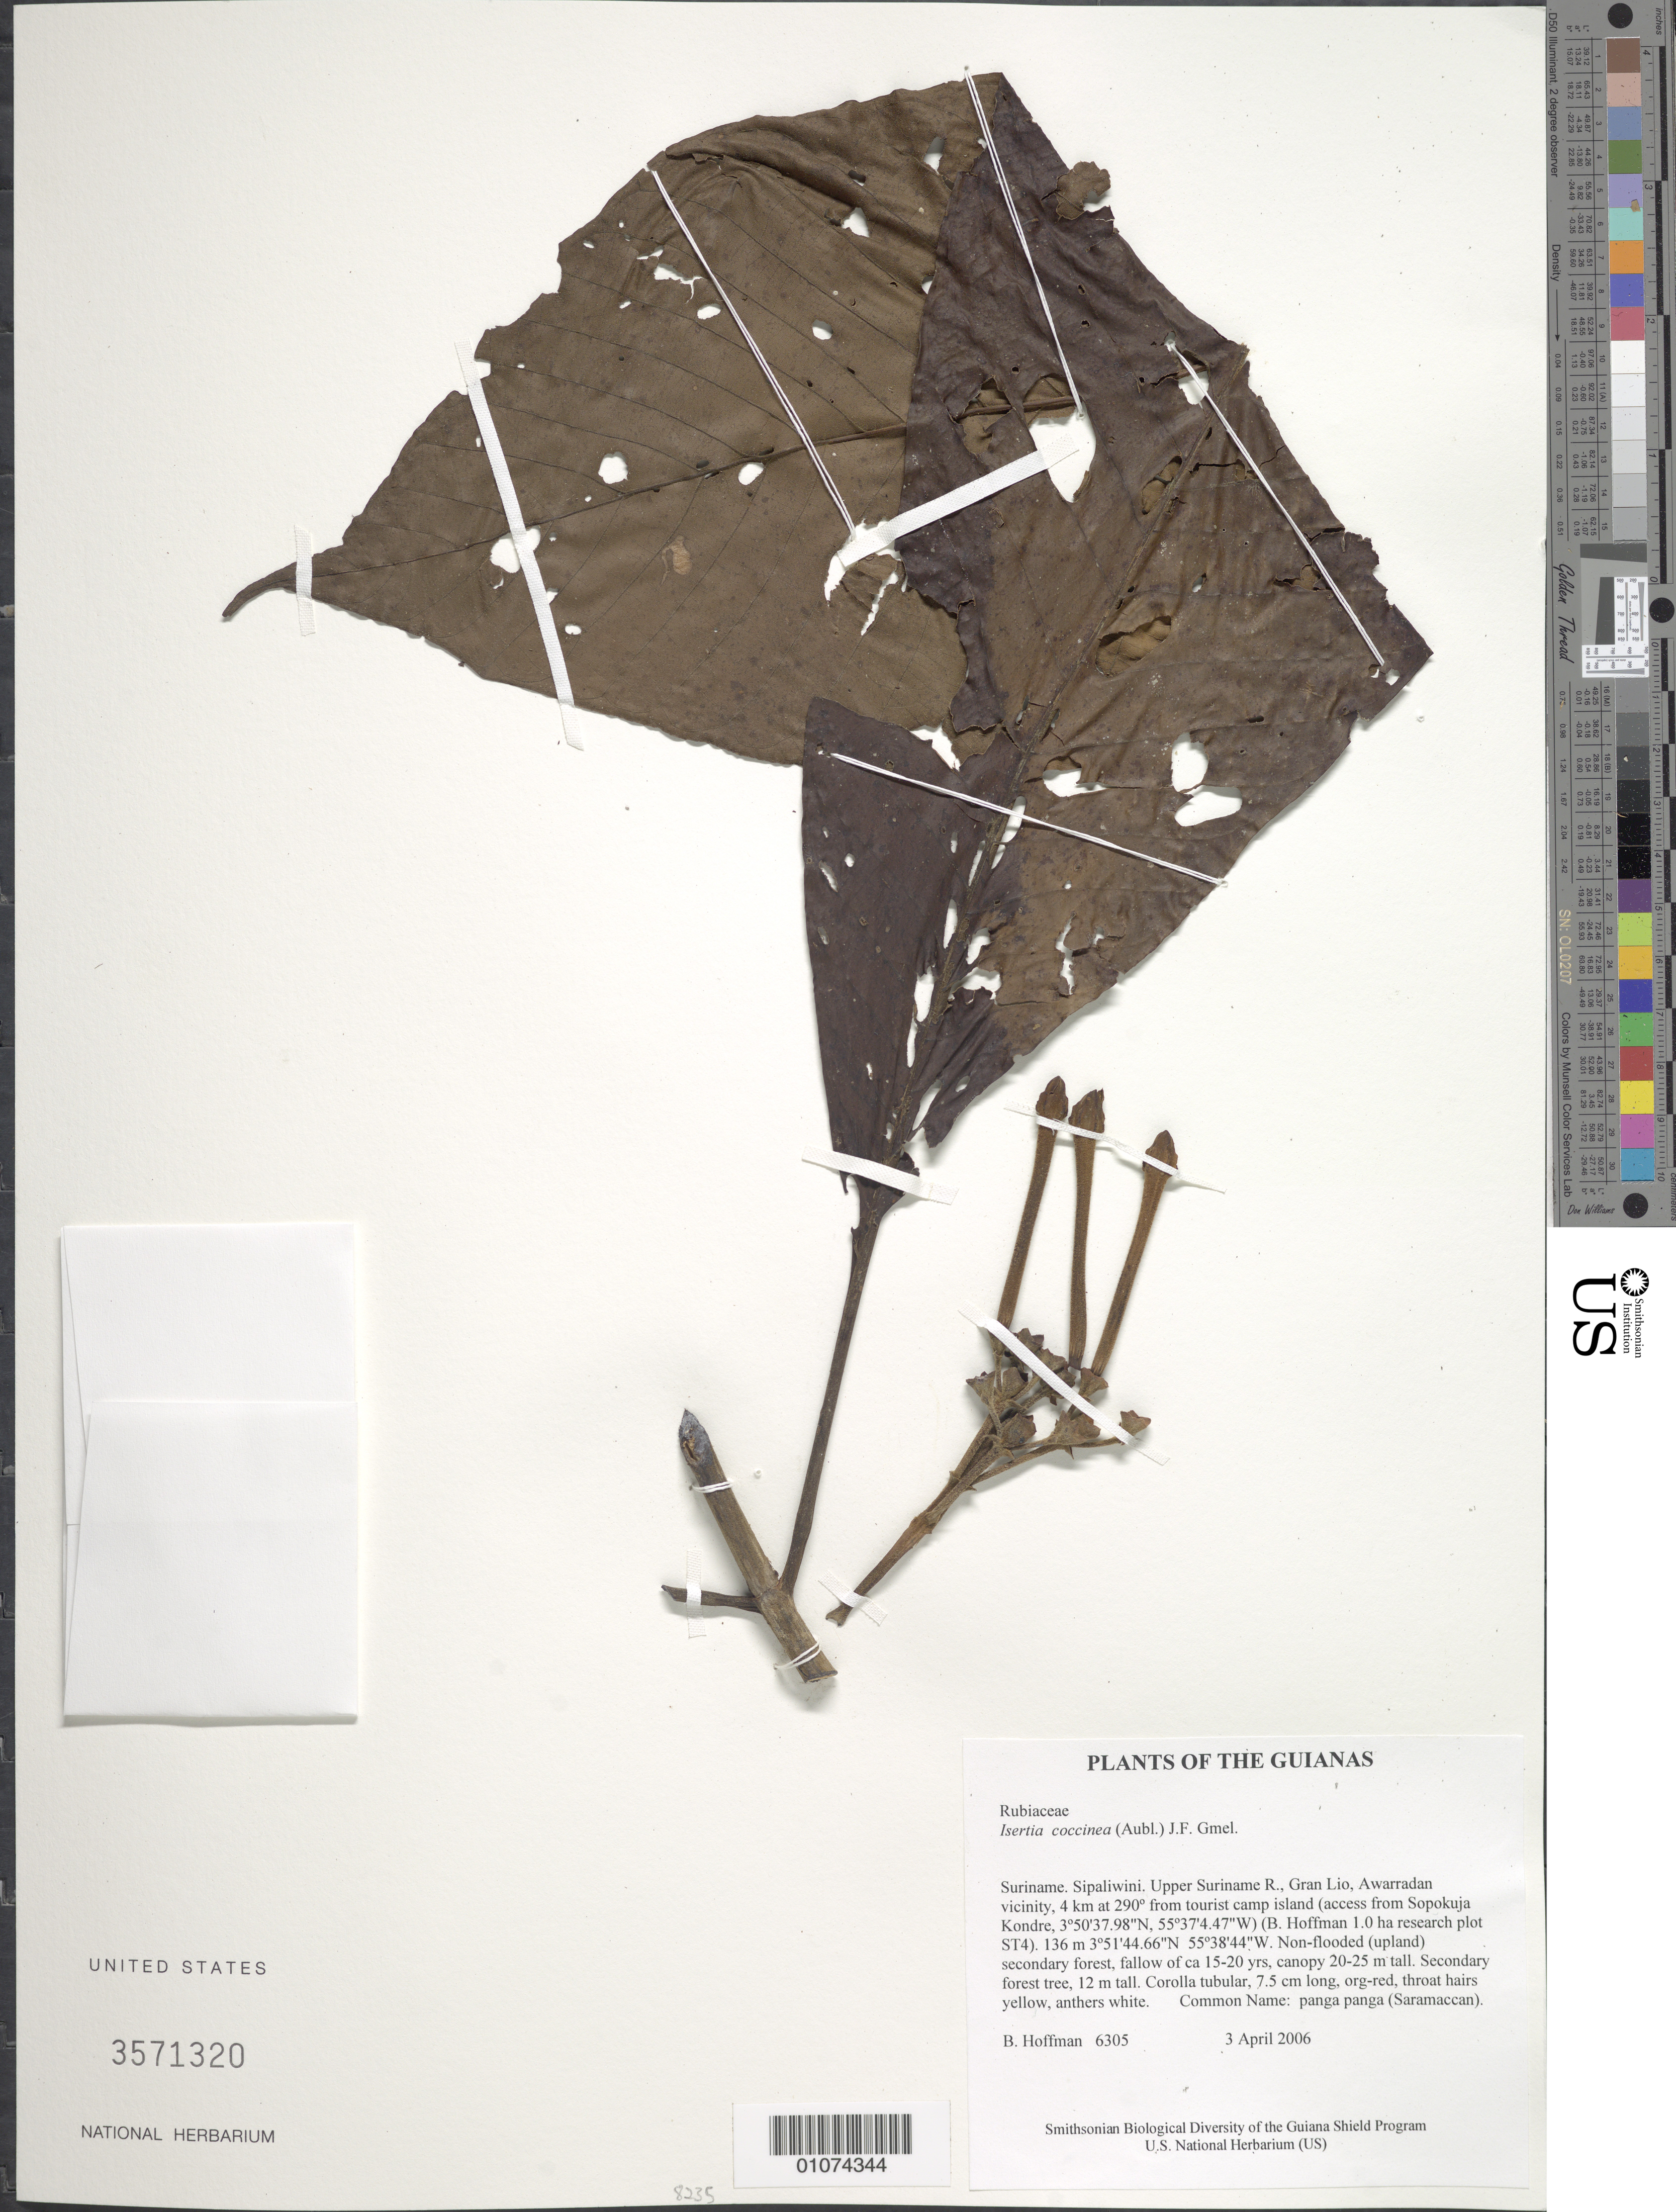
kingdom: Plantae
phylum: Tracheophyta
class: Magnoliopsida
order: Gentianales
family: Rubiaceae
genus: Isertia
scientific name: Isertia coccinea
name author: (Aubl.) Vahl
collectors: B. Hoffman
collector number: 6305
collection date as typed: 3 April 2006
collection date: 2006-04-03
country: Suriname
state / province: Sipaliwini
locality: Upper Suriname R., Gran Lio, Awarradan vicinity, 4 km at 290º from tourist camp island (access from Sopokuja Kondre, 3º50'37.98"N, 55º37'4.47"W) (B. Hoffman 1.0 ha research plot ST4)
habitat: Non-flooded (upland) secondary forest, fallow of ca 15-20 yrs, canopy 20-25 m tall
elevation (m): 136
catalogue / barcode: US 3571320